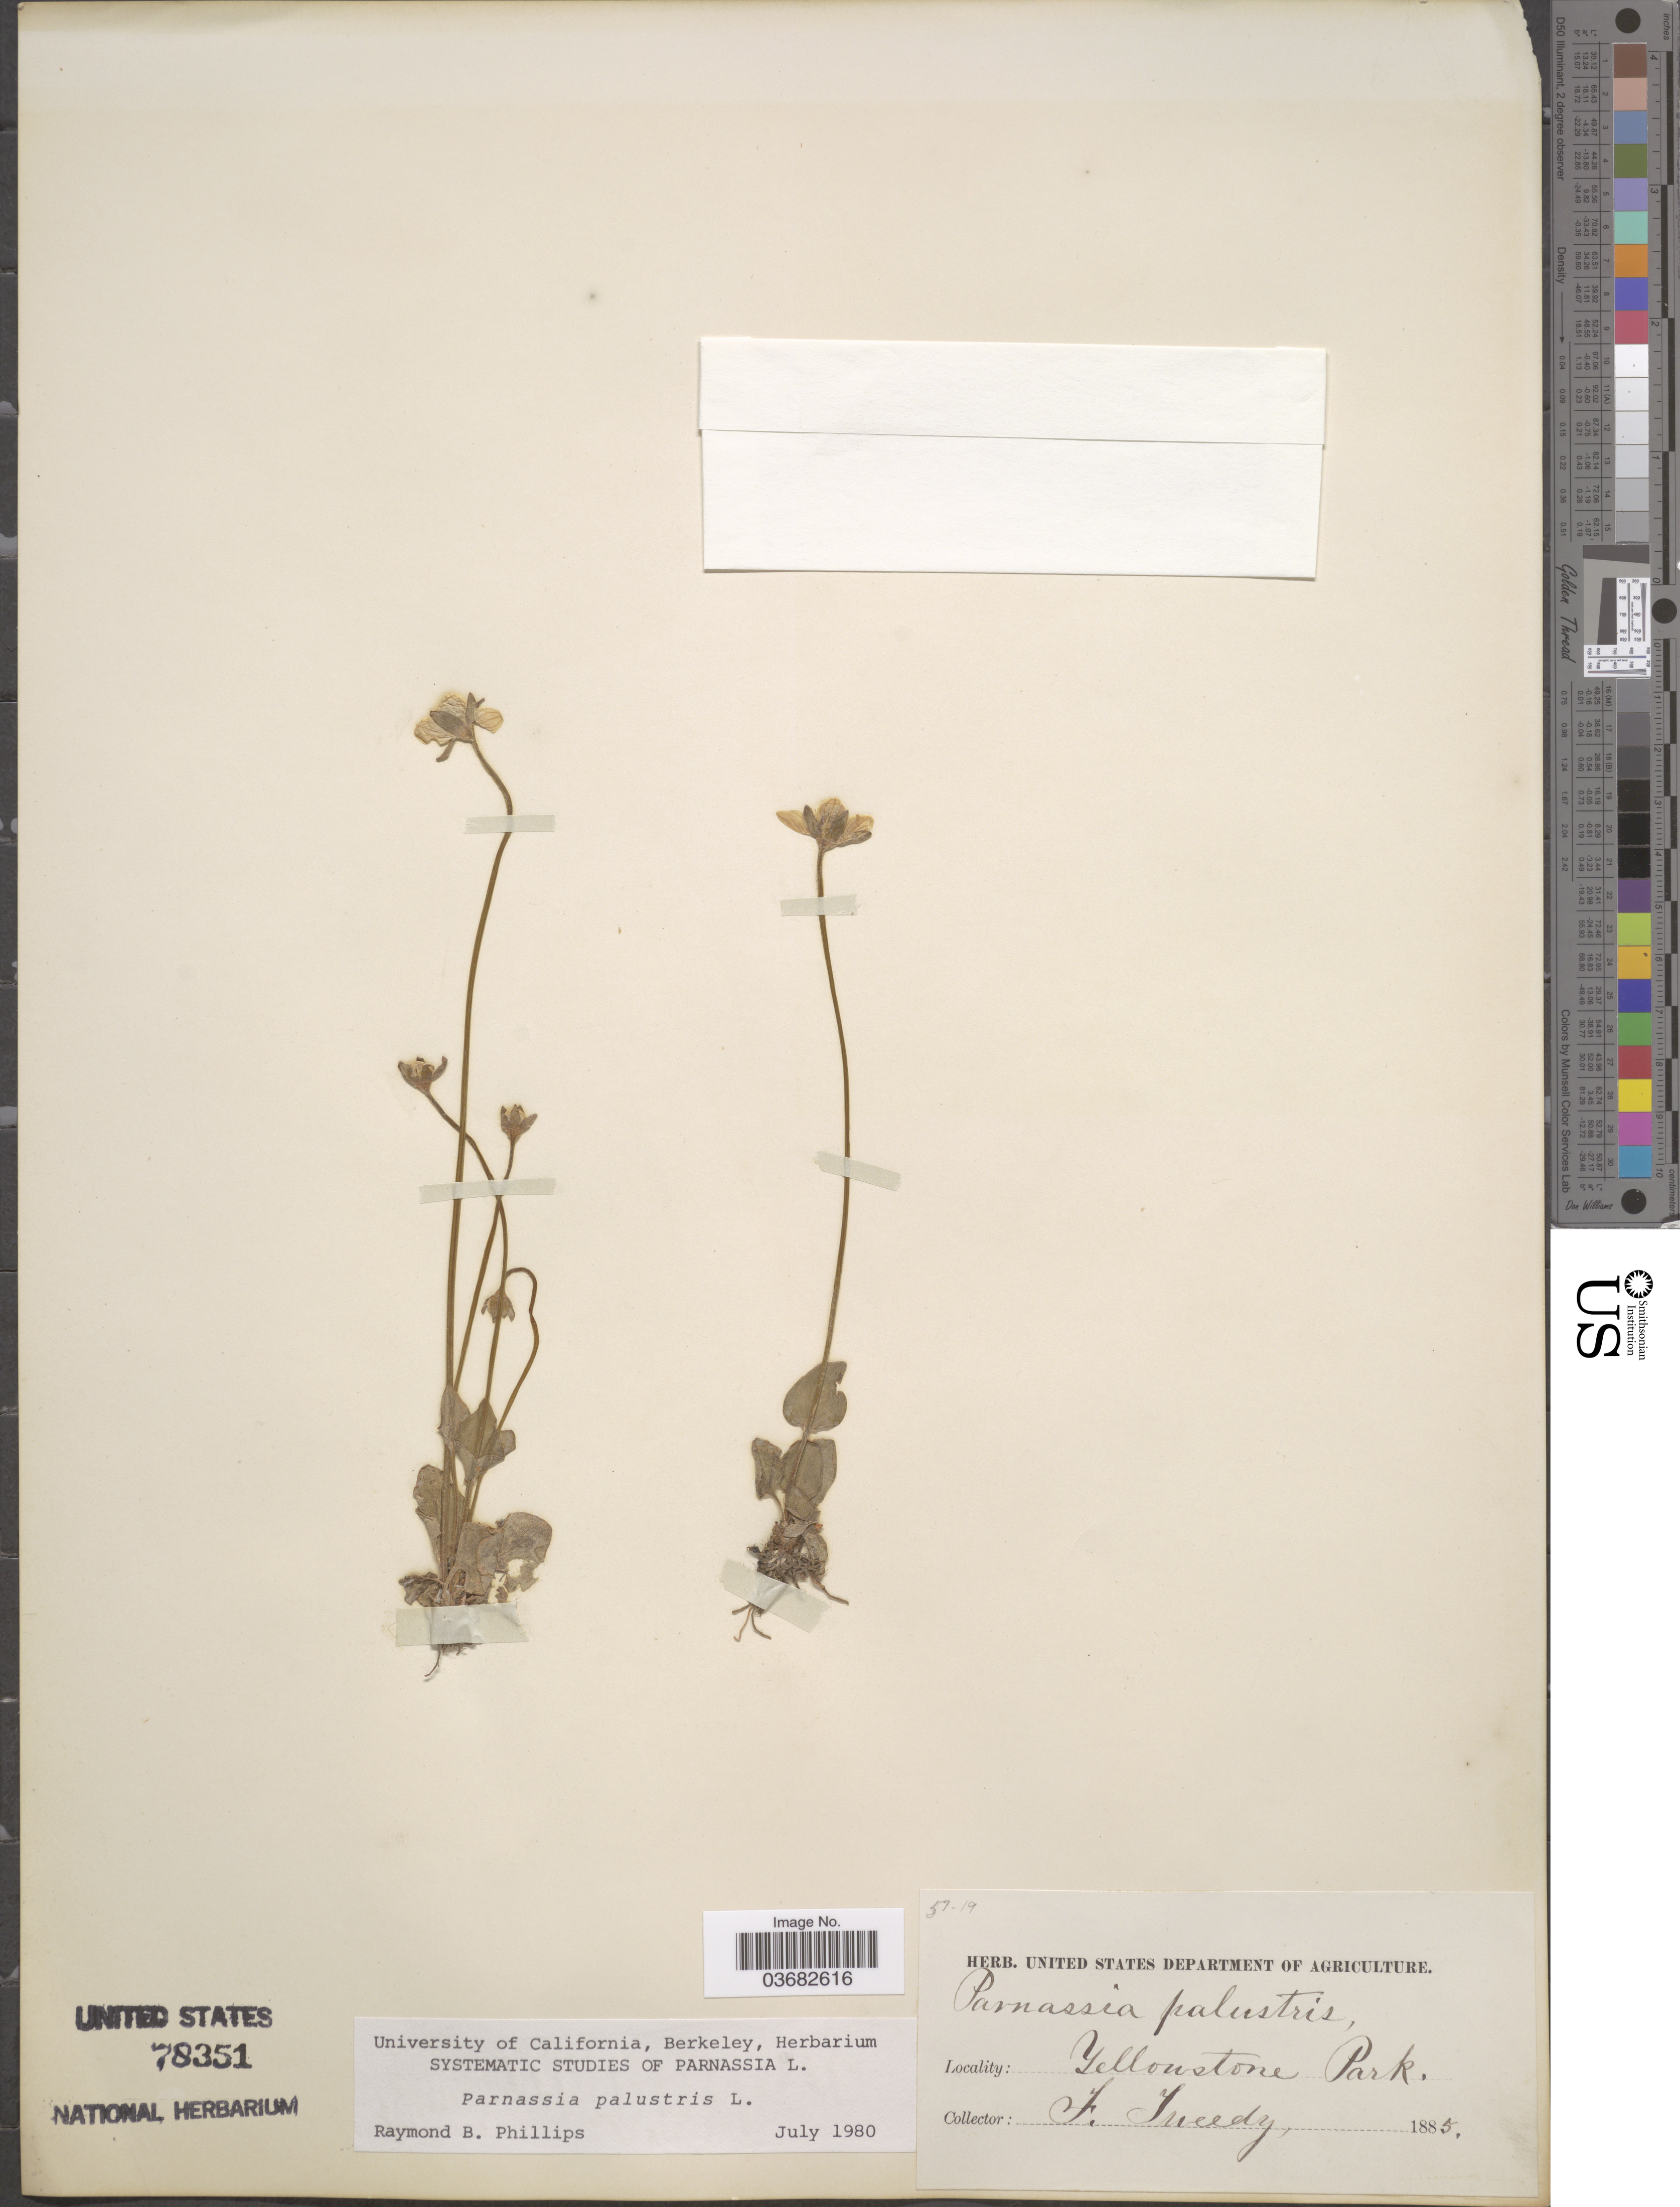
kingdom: Plantae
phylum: Tracheophyta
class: Magnoliopsida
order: Celastrales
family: Parnassiaceae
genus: Parnassia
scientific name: Parnassia palustris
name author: L.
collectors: F. Tweedy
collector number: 57-19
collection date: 1885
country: United States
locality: Yellowstone Park.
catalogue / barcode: US 78351